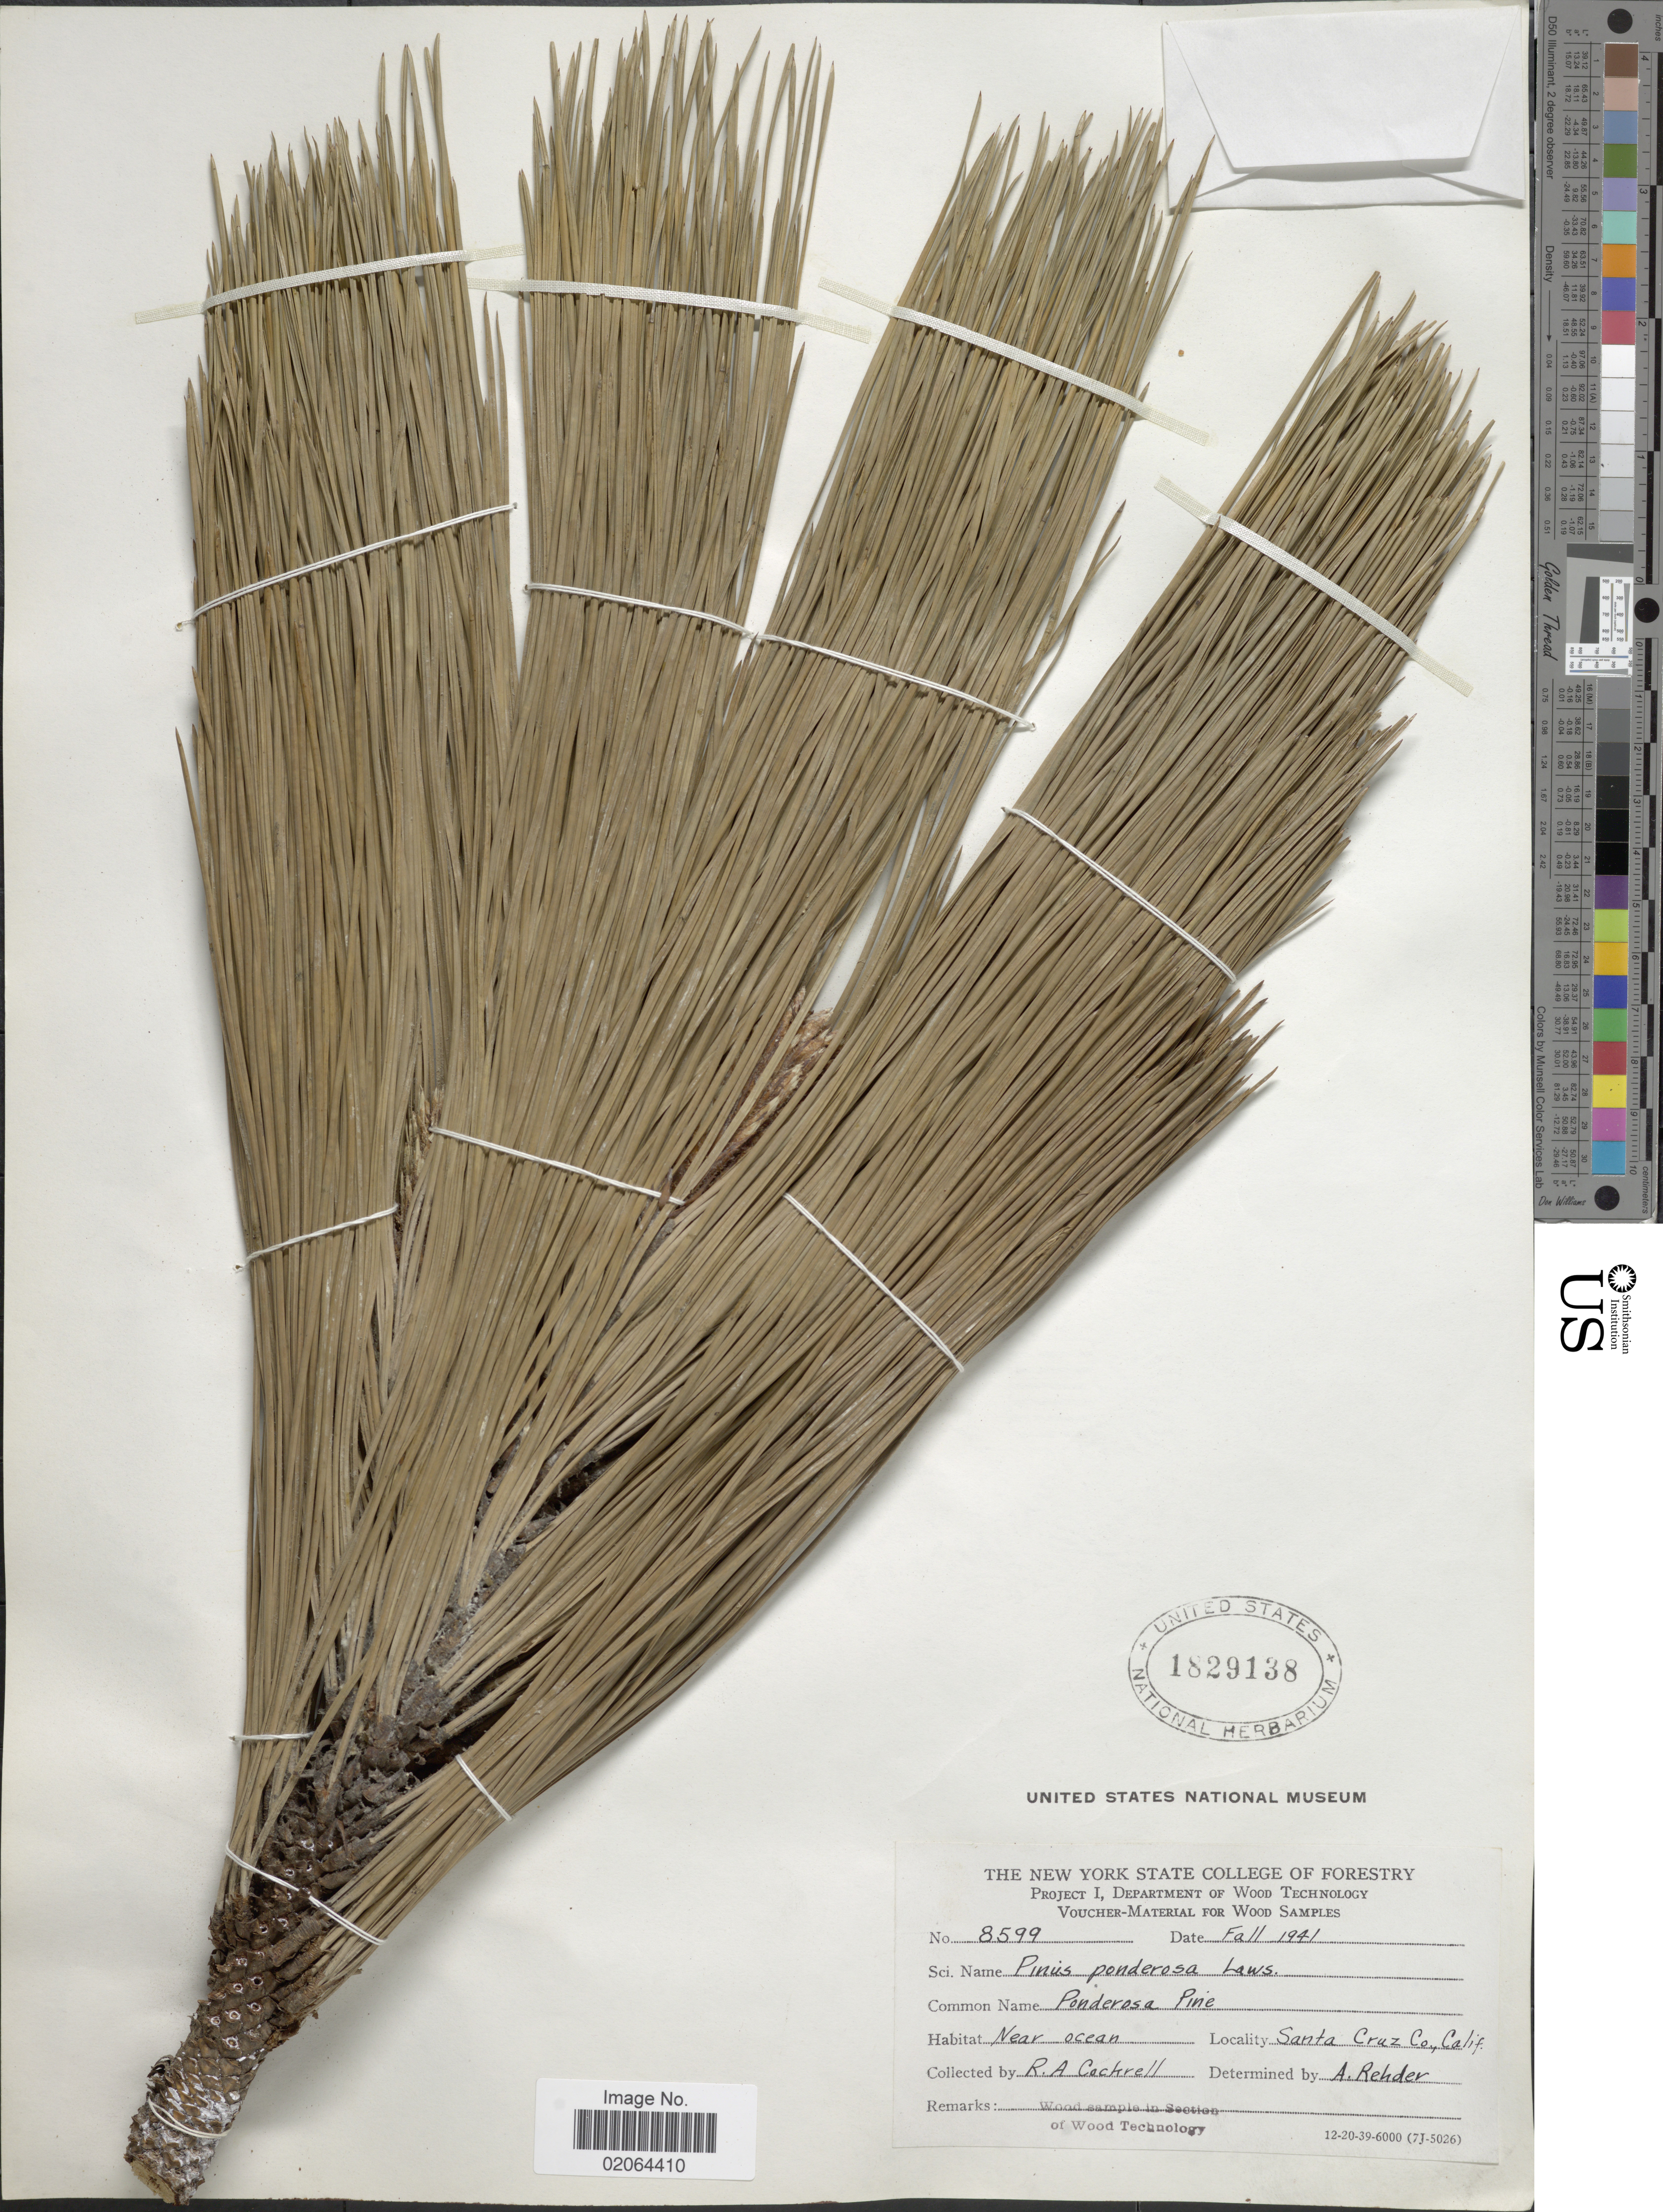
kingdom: Plantae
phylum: Tracheophyta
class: Pinopsida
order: Pinales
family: Pinaceae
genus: Pinus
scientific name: Pinus ponderosa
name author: Douglas ex C. Lawson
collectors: R. Cockrell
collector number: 8599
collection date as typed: Fall 1941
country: United States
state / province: California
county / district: Santa Cruz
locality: Near ocean, Santa Cruz Co., Calif.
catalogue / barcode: US 1829138